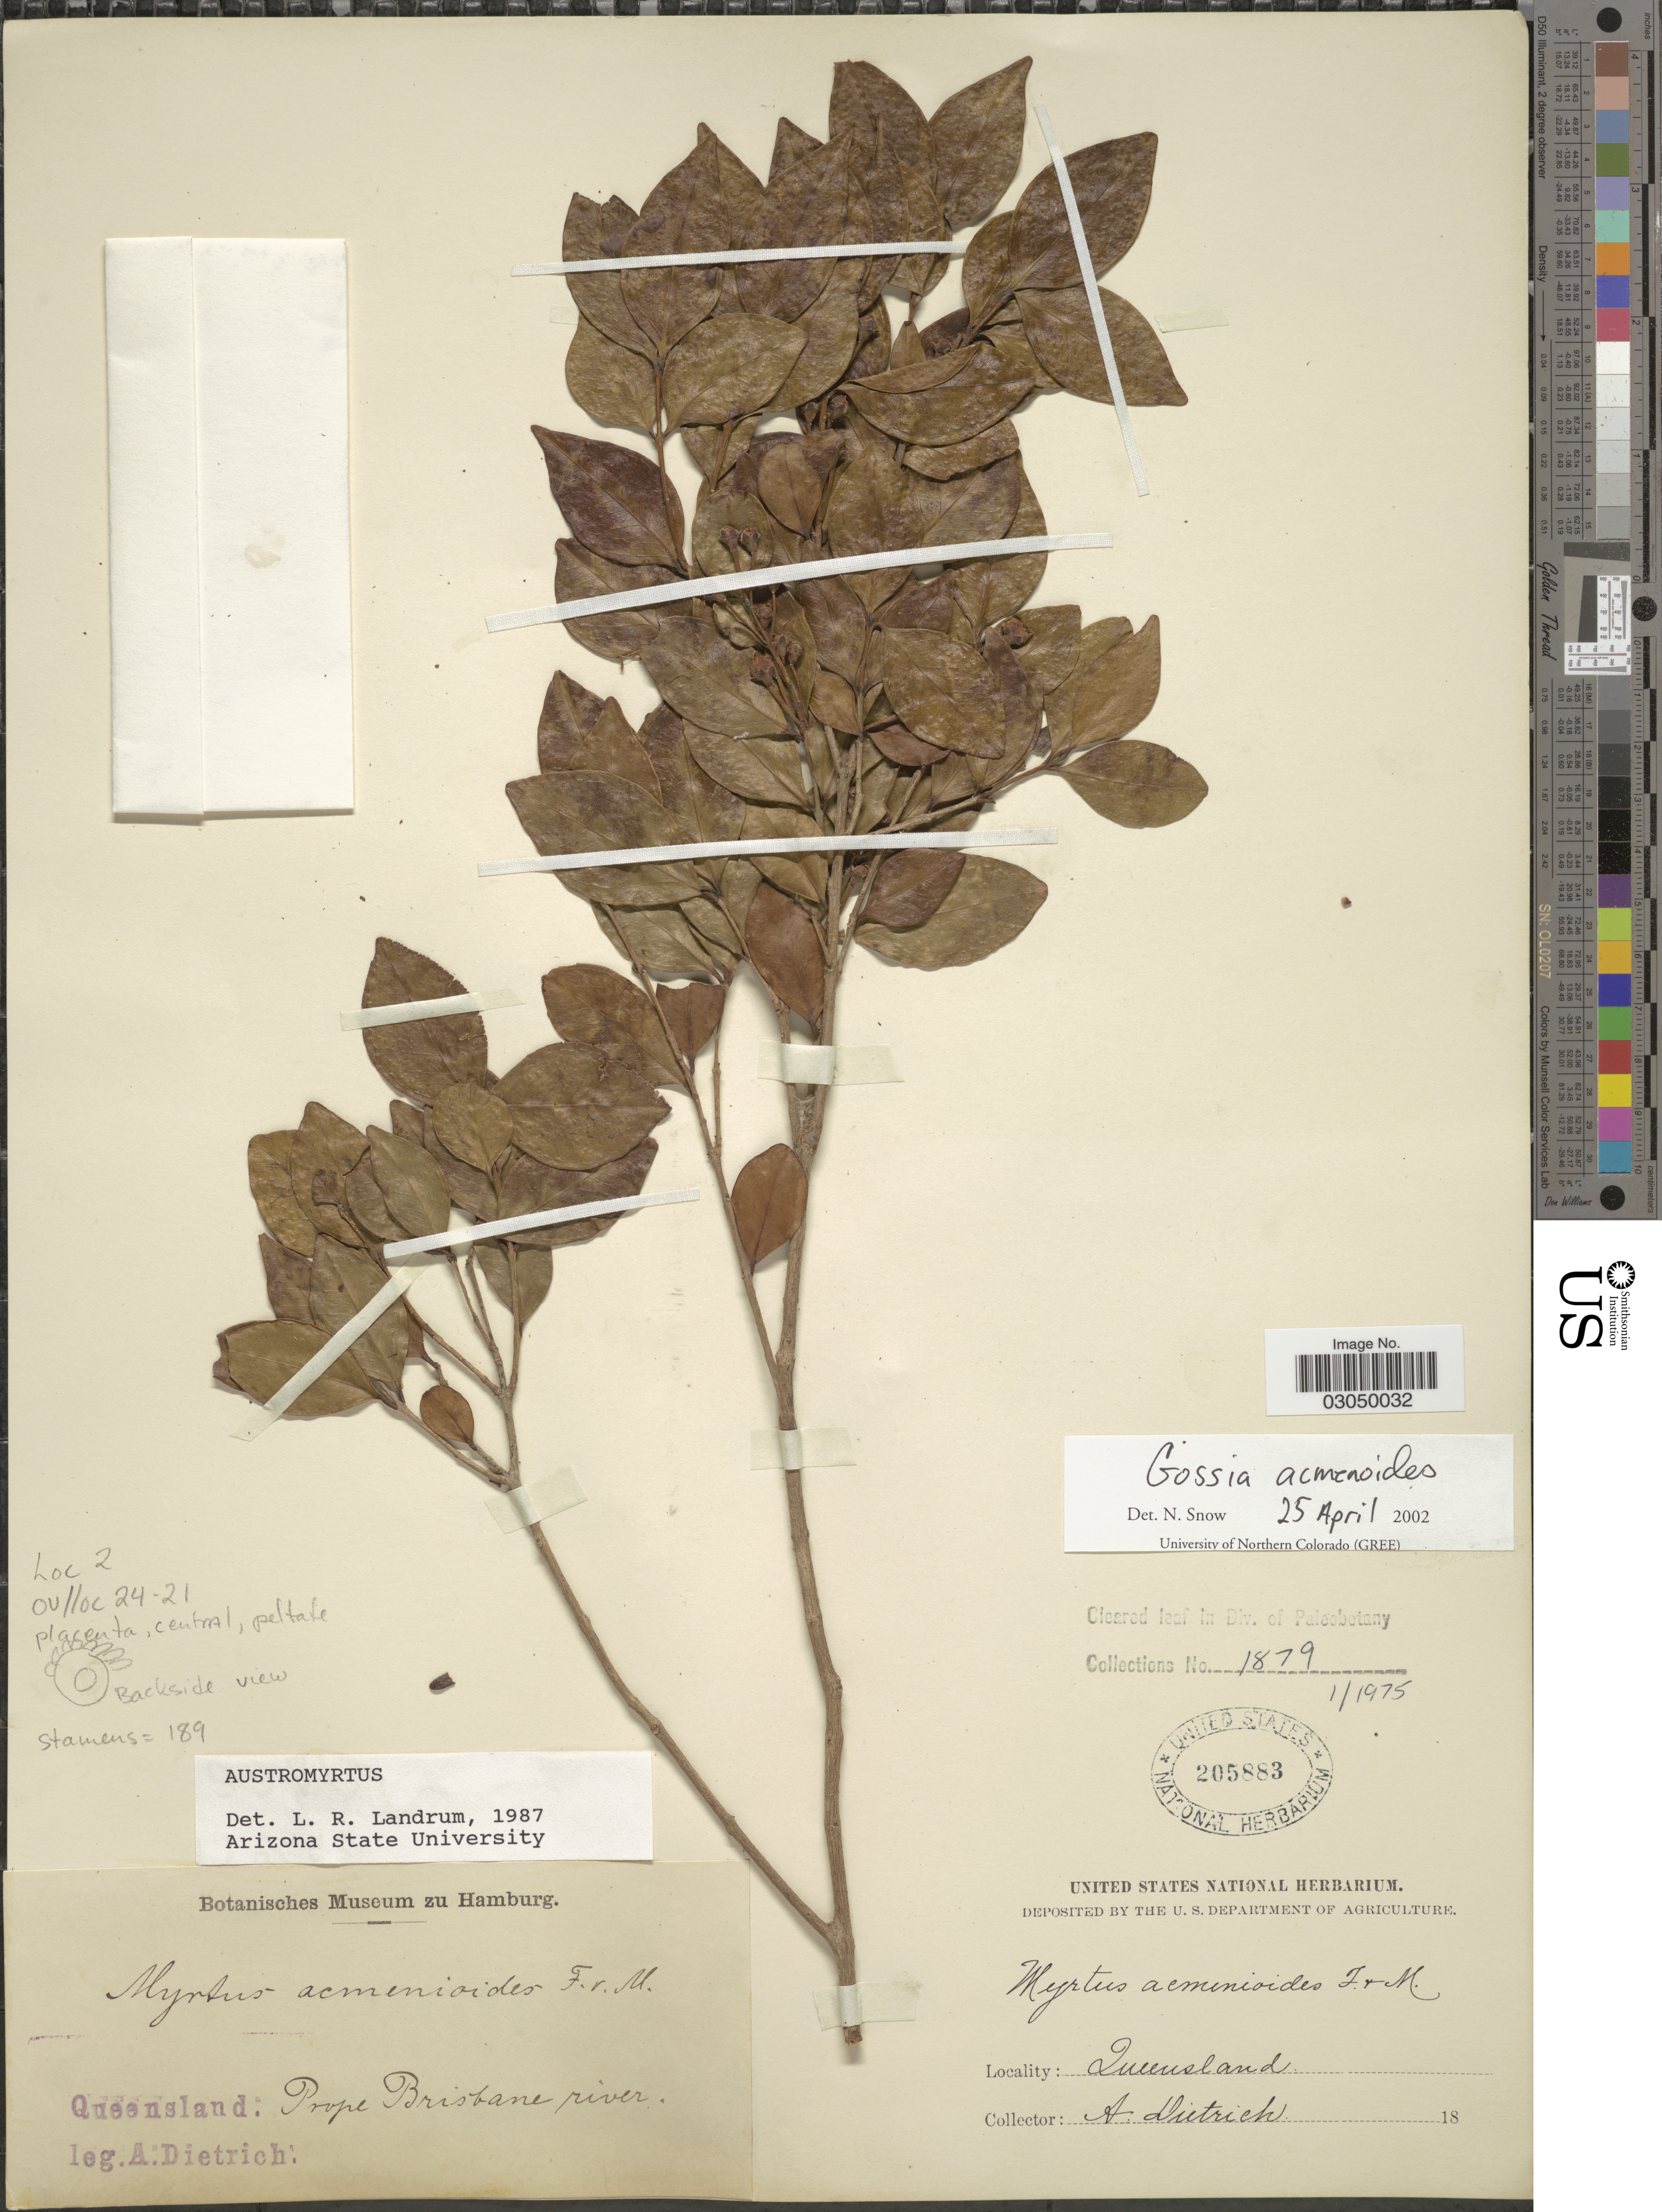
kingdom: Plantae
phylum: Tracheophyta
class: Magnoliopsida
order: Myrtales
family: Myrtaceae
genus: Gossia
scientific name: Gossia acmenoides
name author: (F. Muell.) N. Snow & Guymer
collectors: A. Dietrich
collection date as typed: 18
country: Australia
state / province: Queensland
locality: Prope Brisbane river.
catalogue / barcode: US 205883